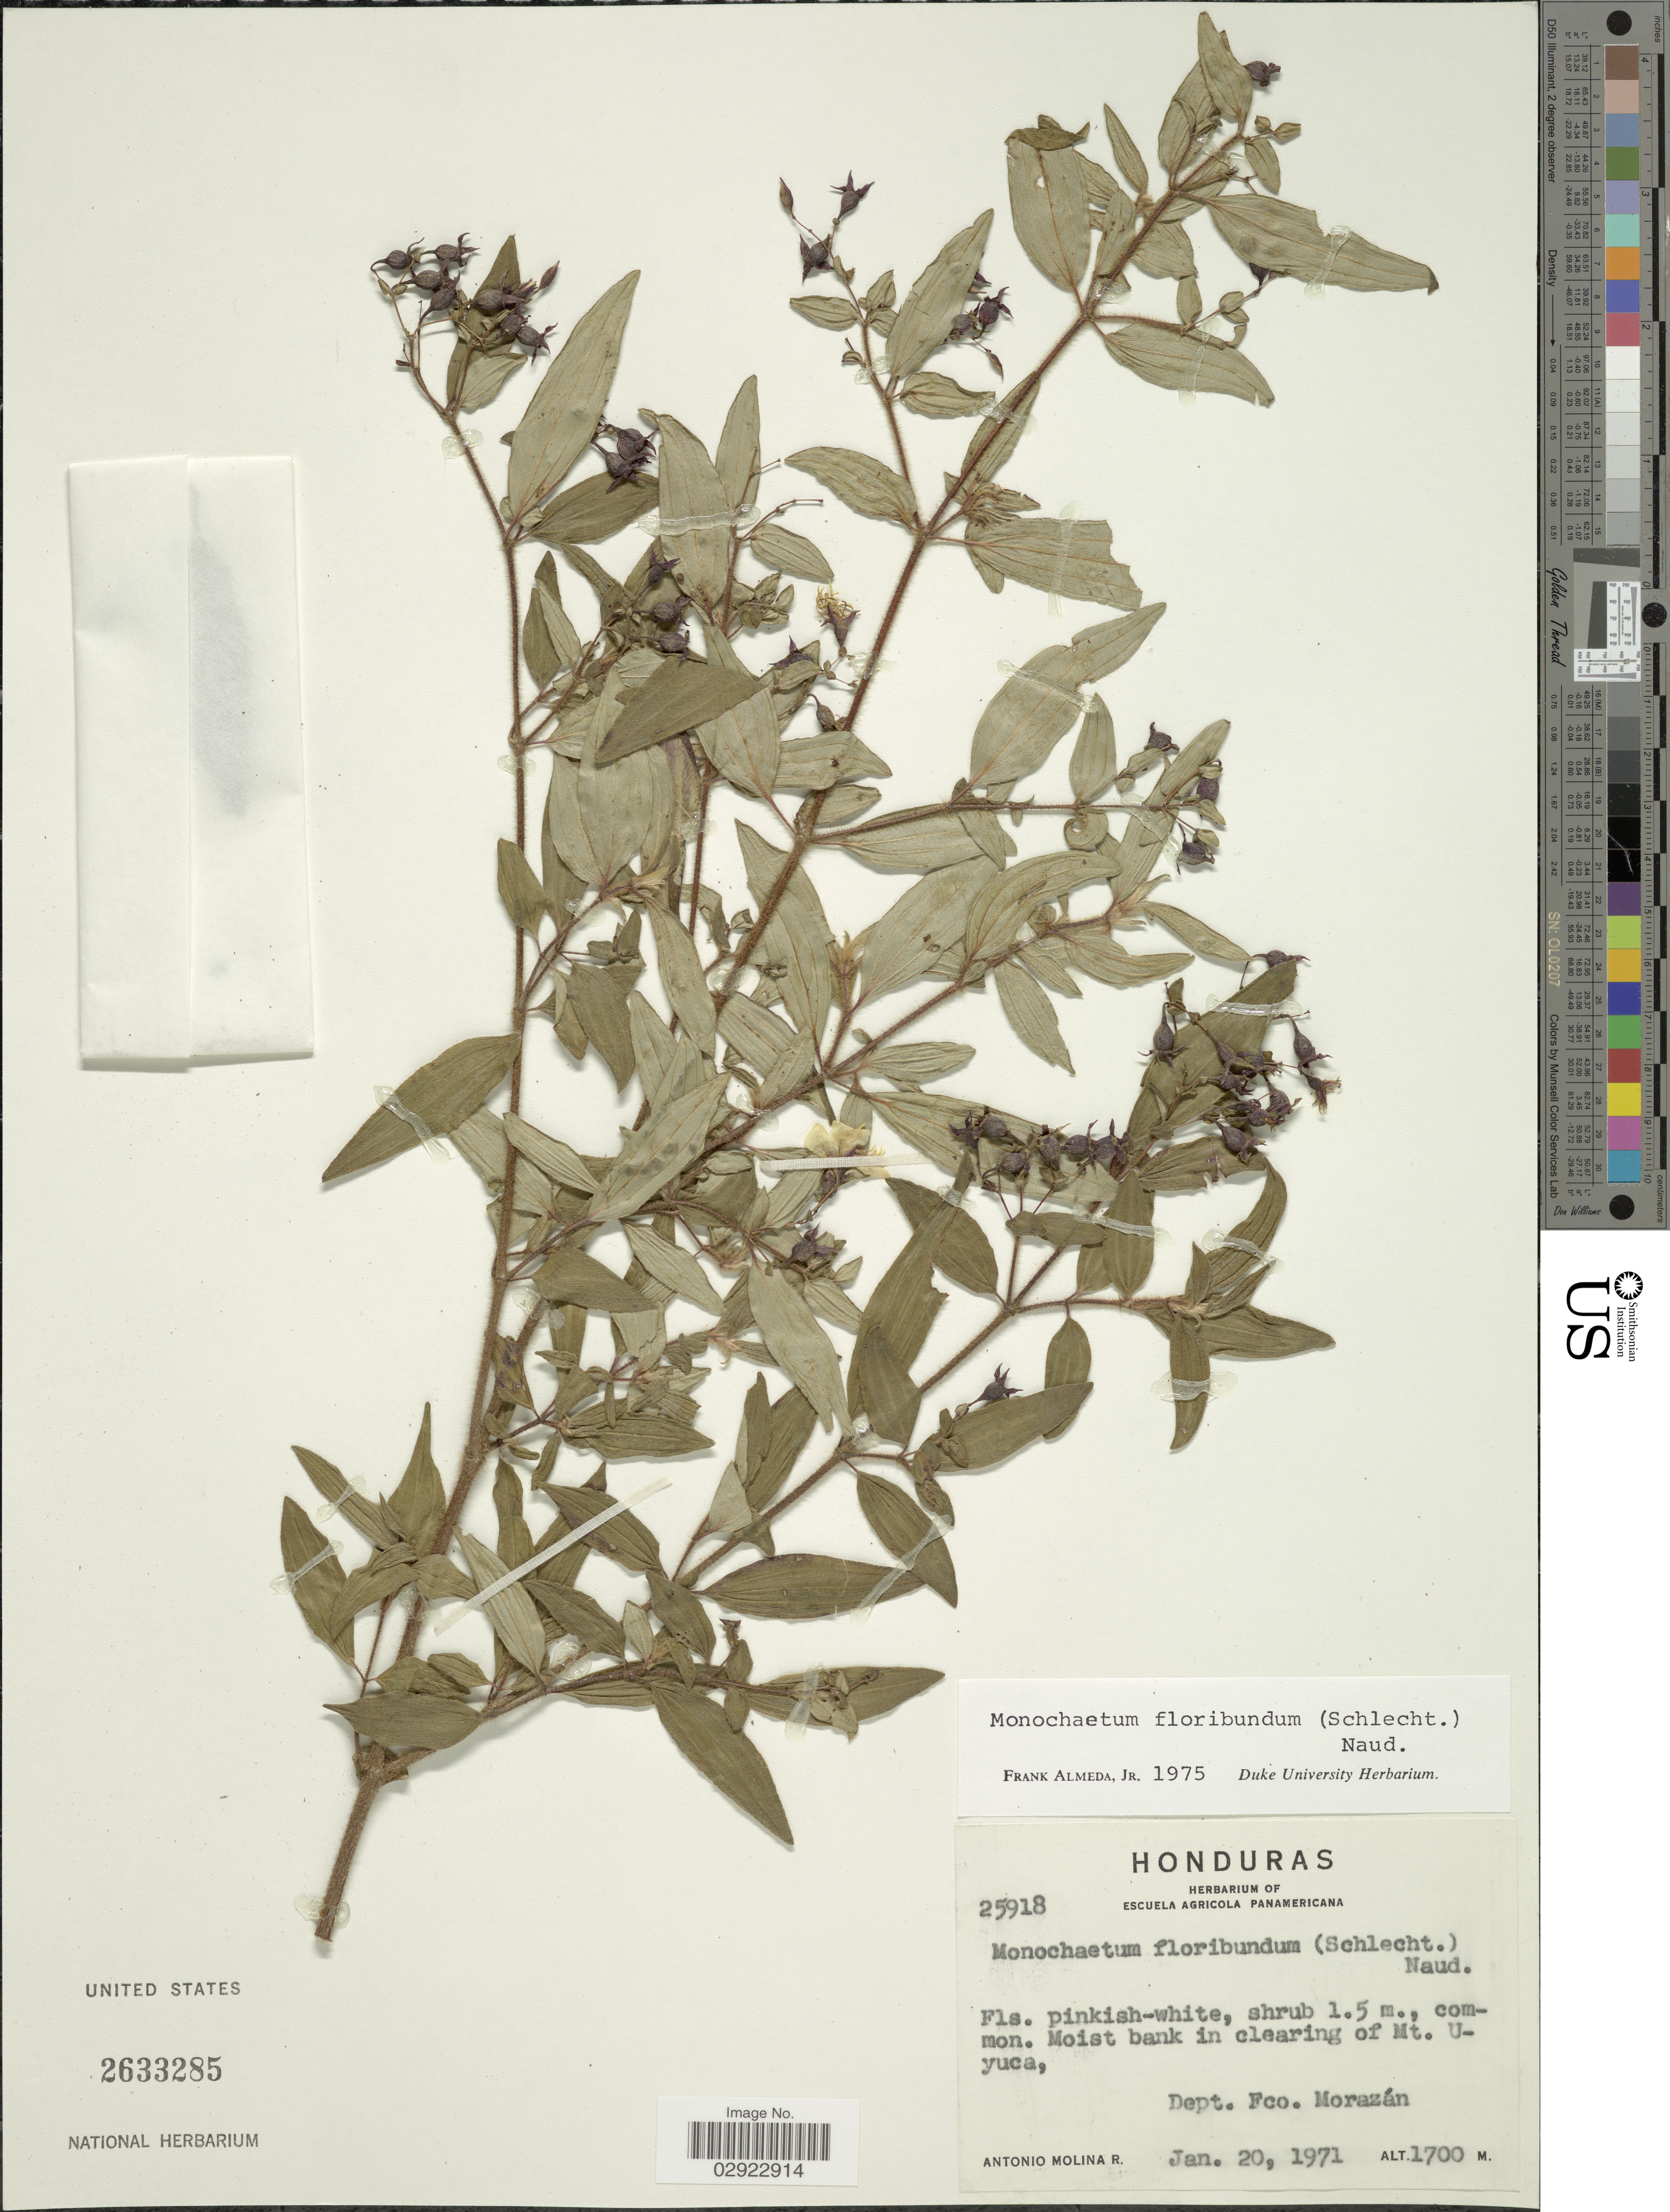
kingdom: Plantae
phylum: Tracheophyta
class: Magnoliopsida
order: Myrtales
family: Melastomataceae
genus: Monochaetum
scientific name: Monochaetum floribundum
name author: (Schltdl.) Naudin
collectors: A. Molina R.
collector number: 25918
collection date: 1971-01-20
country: Honduras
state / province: Fco. Morazán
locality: Moist bank in clearing of Mt. Uyuca, Dept. Fco. Morazán.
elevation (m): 1700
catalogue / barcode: US 2633285